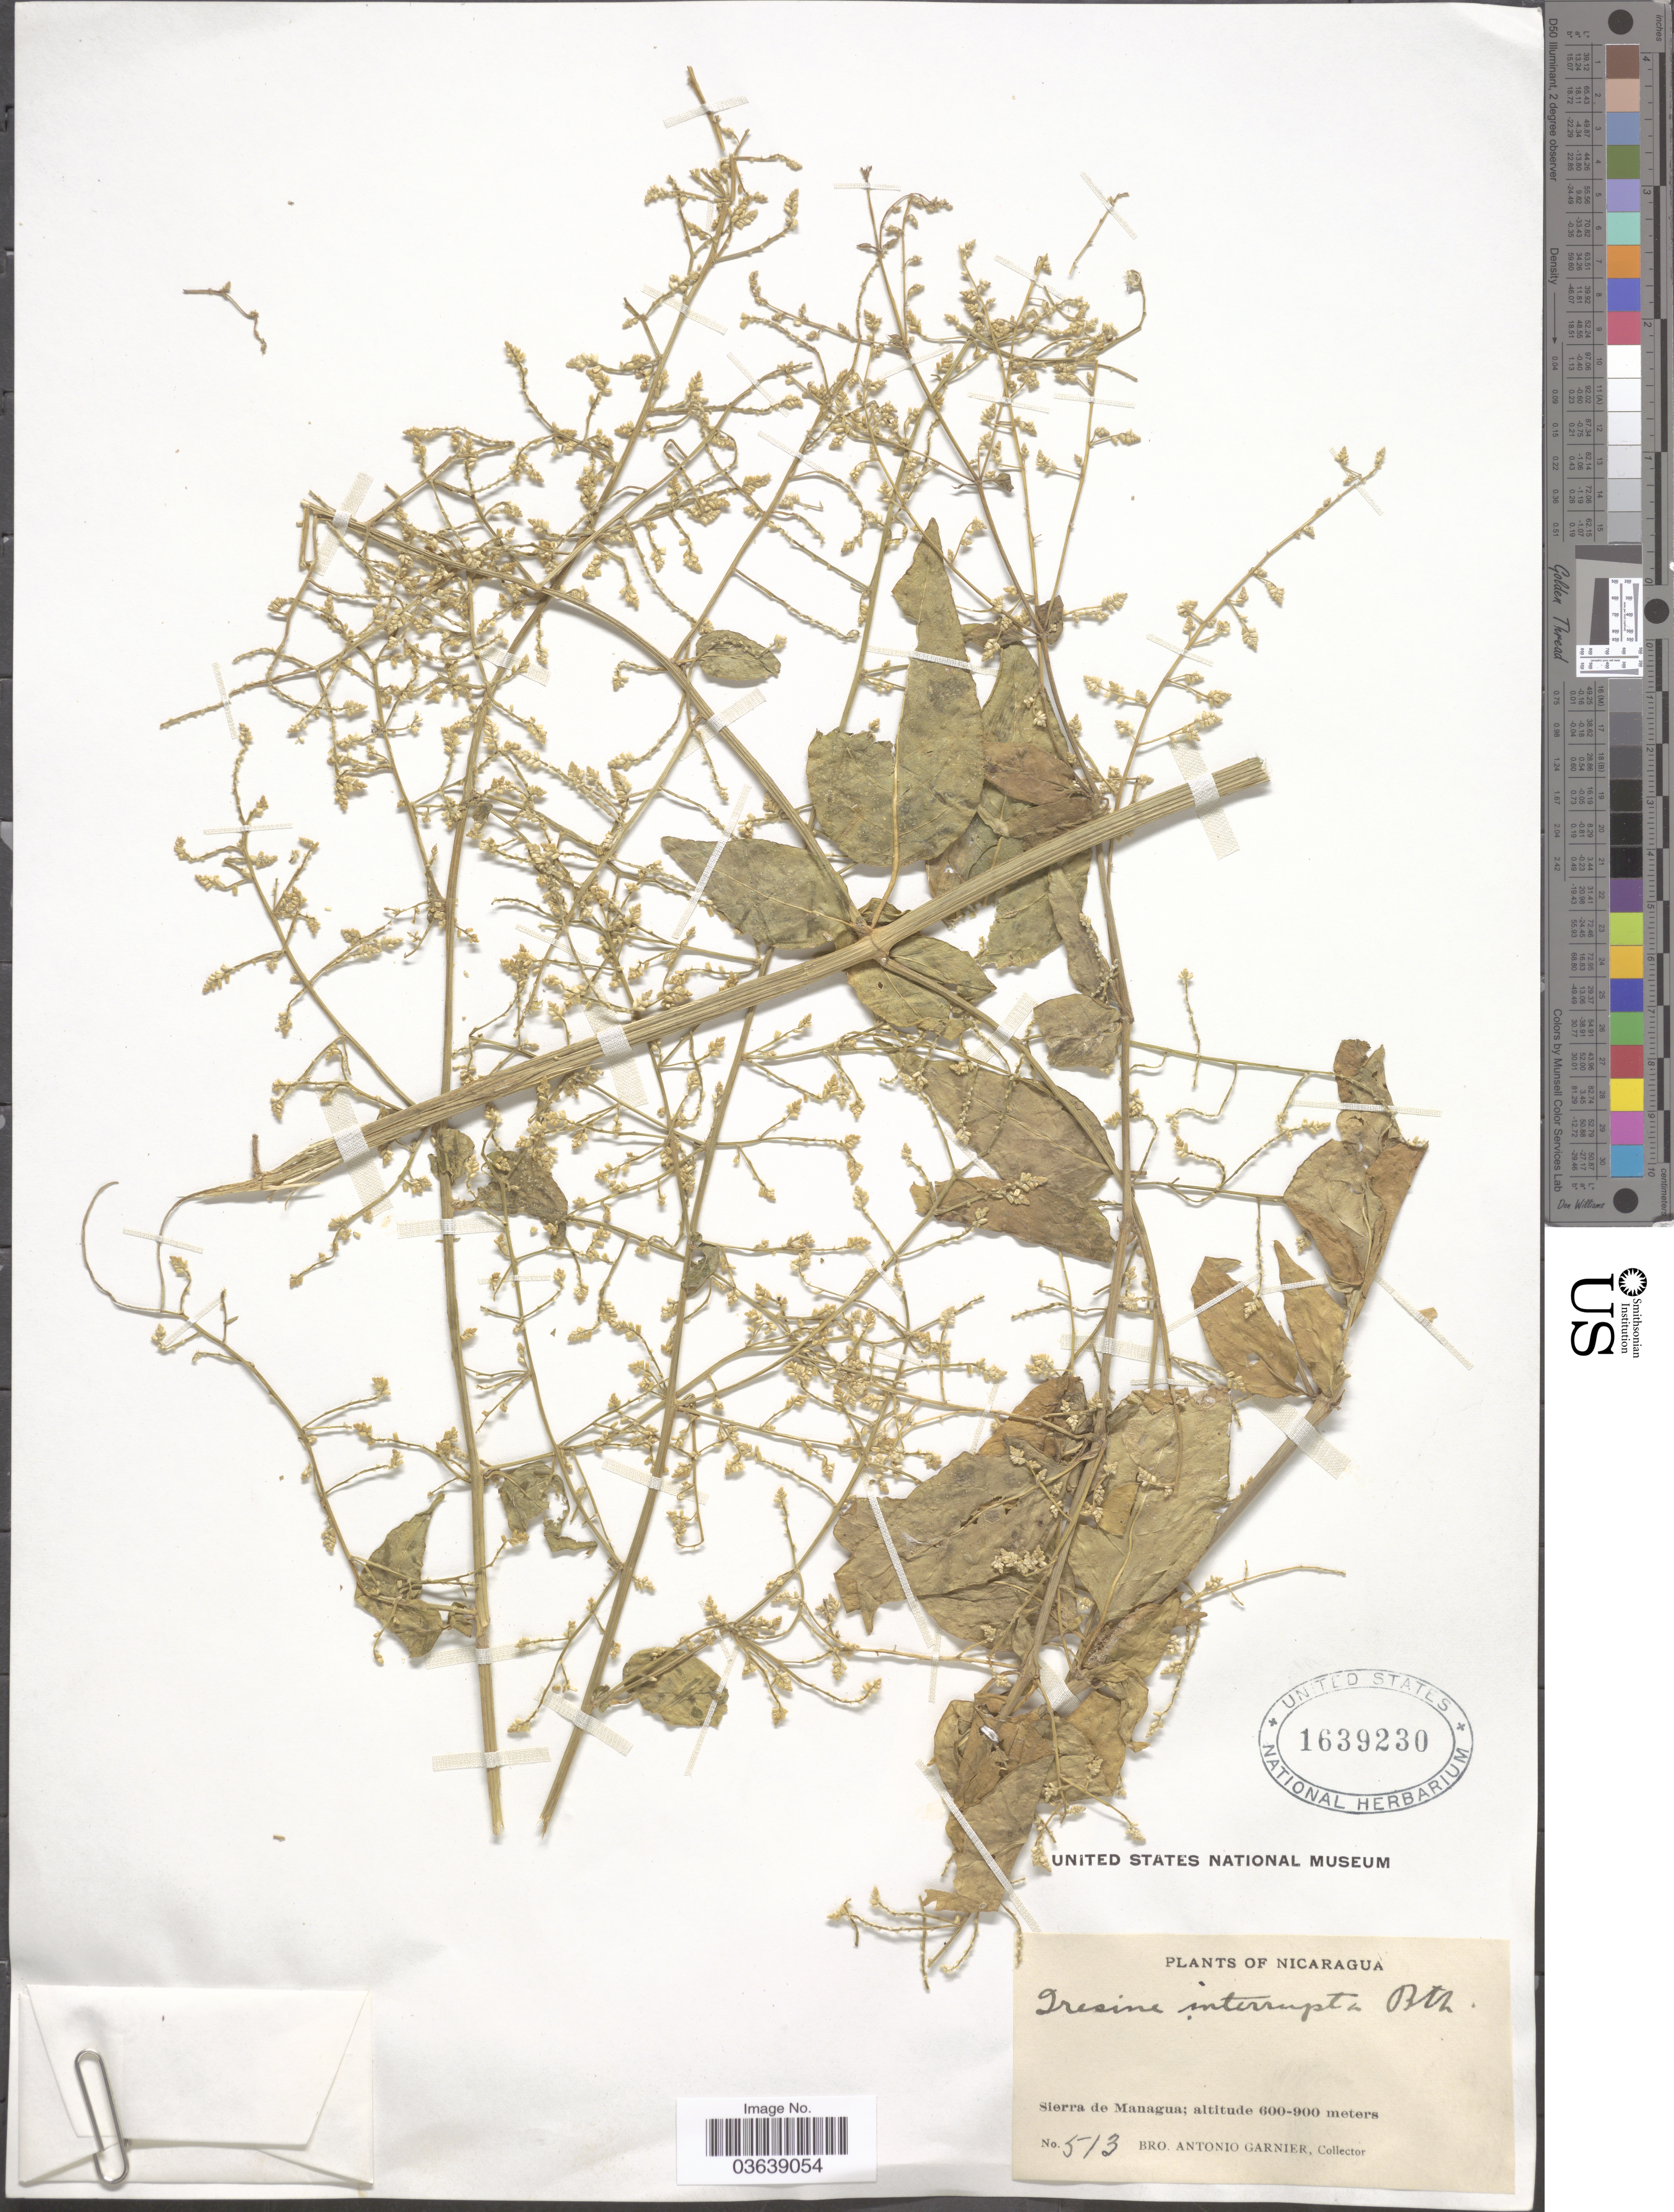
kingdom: Plantae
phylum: Tracheophyta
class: Magnoliopsida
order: Caryophyllales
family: Amaranthaceae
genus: Iresine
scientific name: Iresine interrupta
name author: Benth.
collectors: Bro. A. Garnier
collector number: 513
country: Nicaragua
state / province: Managua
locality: Sierra de Managua.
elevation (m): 600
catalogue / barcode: US 1639230